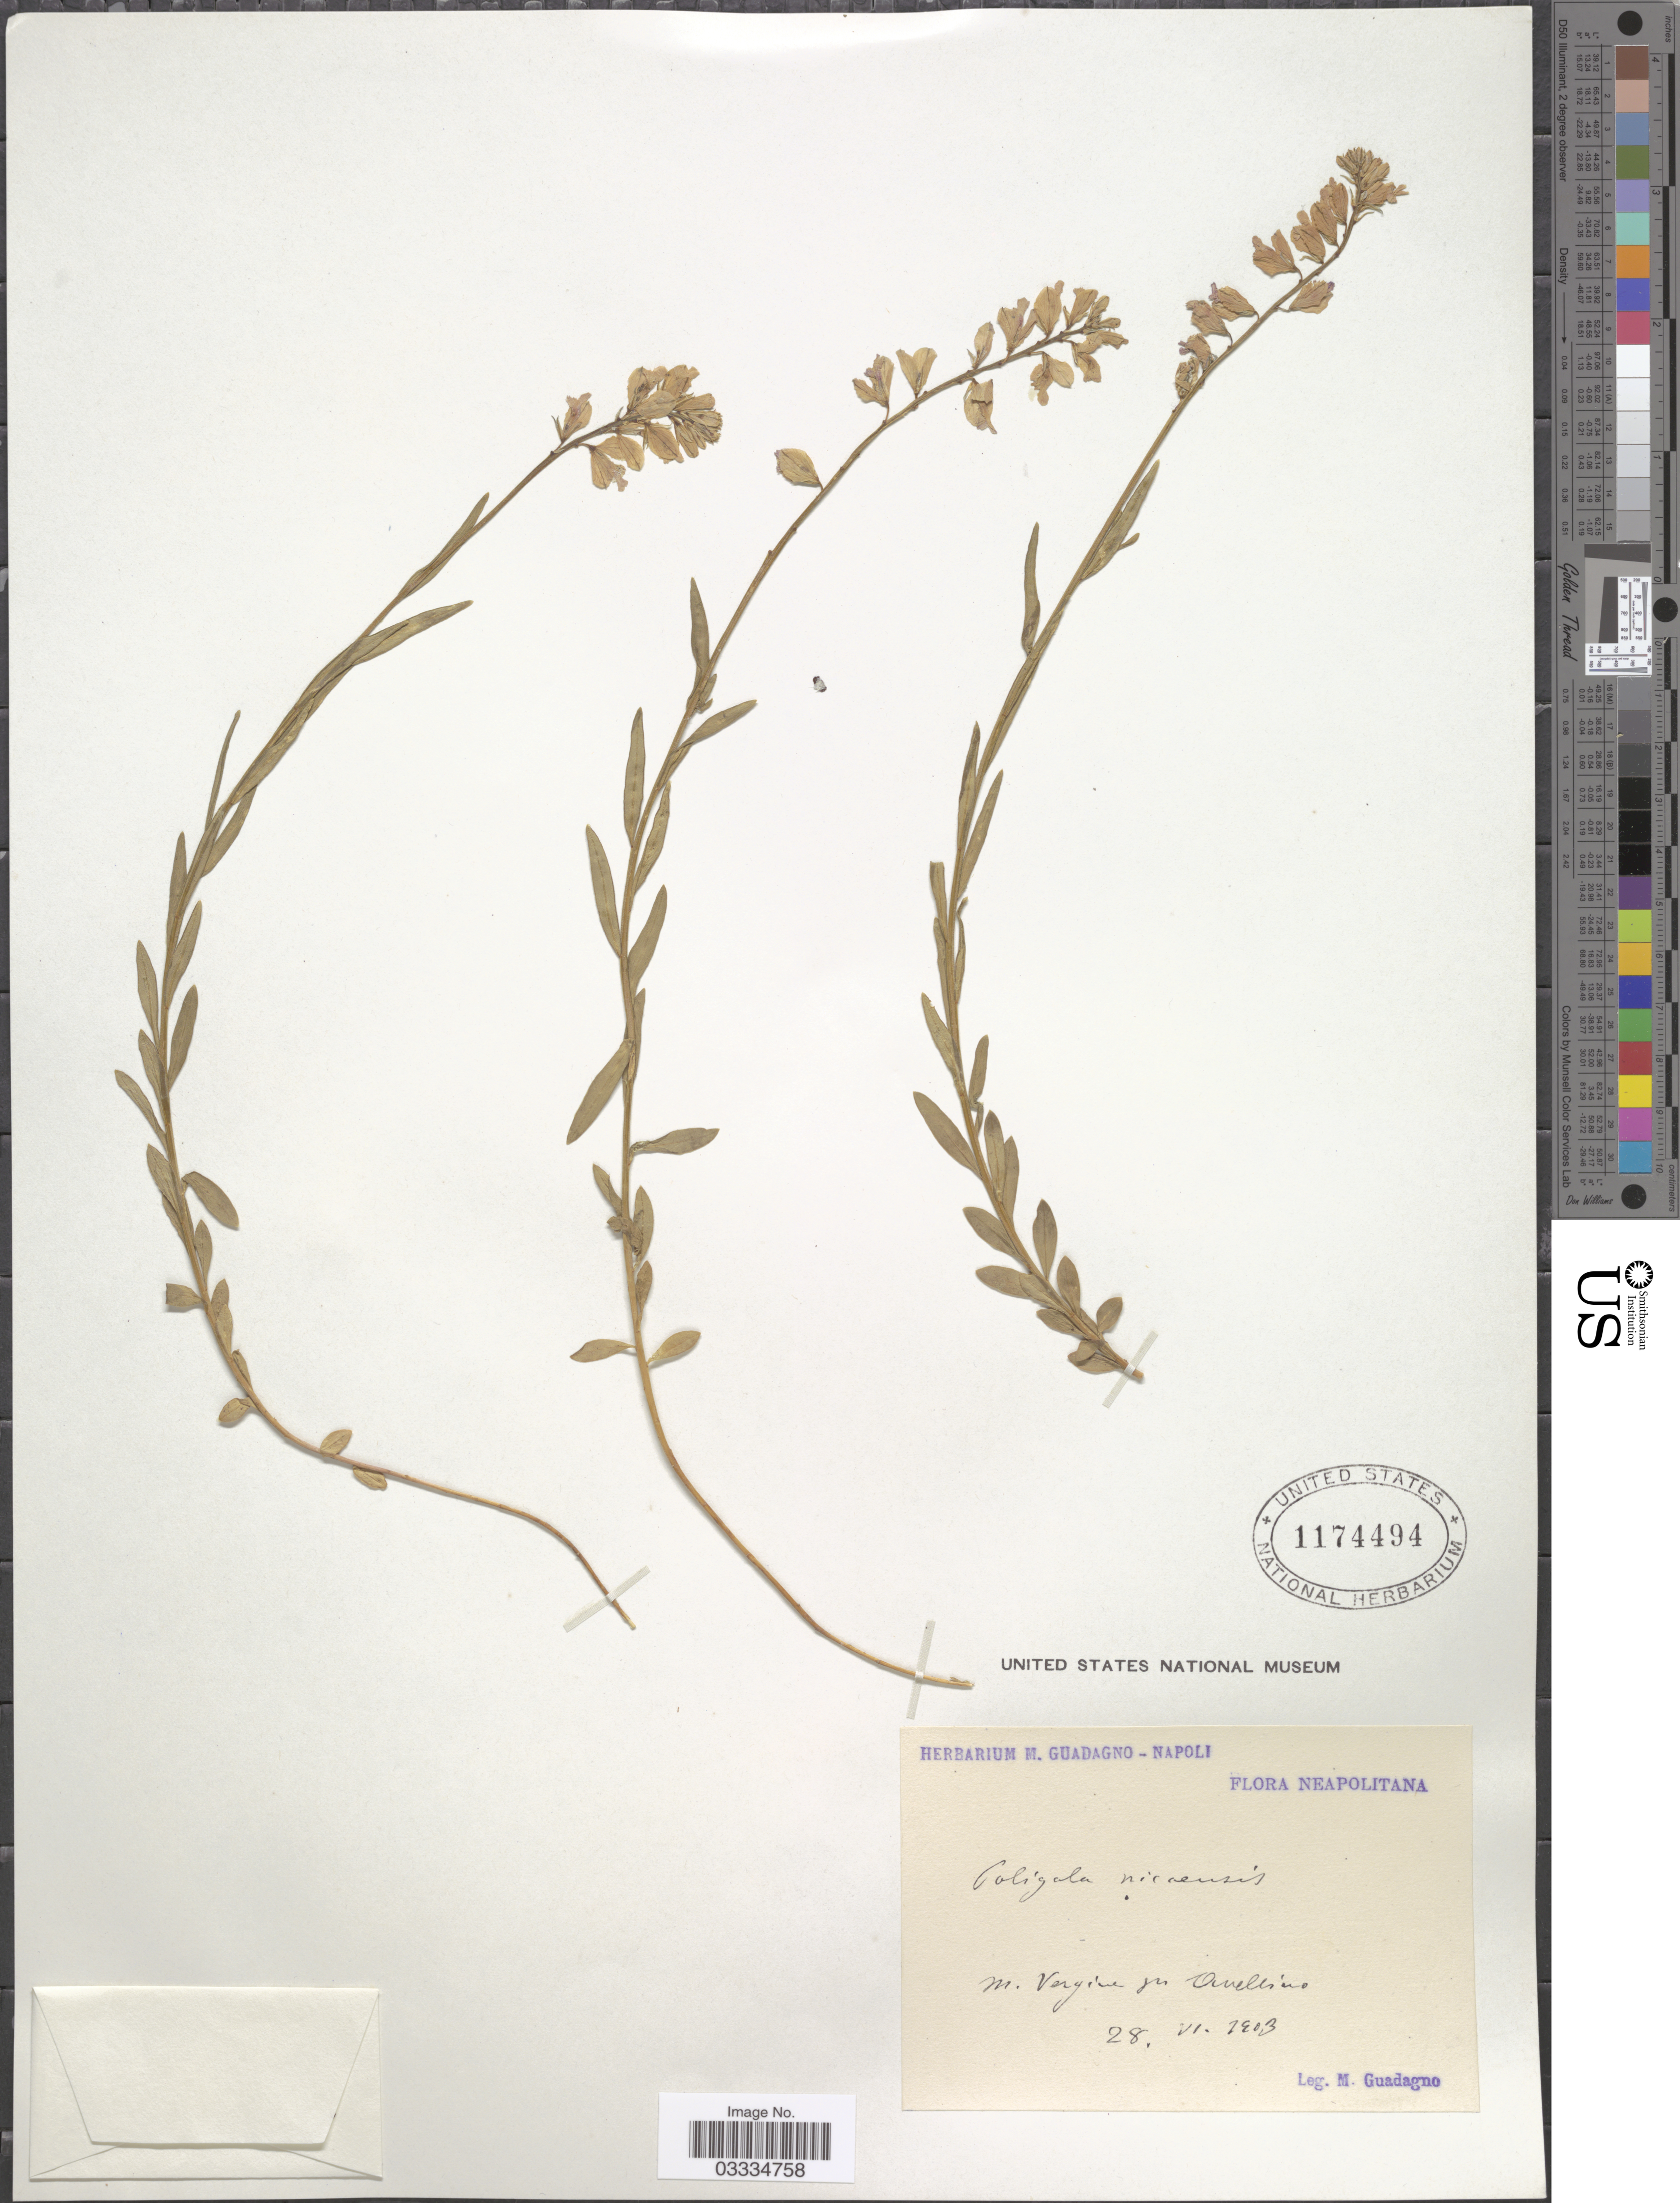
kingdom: Plantae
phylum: Tracheophyta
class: Magnoliopsida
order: Fabales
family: Polygalaceae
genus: Polygala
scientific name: Polygala nicaraguensis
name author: Chodat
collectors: M. Guadagno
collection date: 1903-06-28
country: Italy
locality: Neapolitana. M Vergine pr. Avellino.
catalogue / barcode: US 1174494